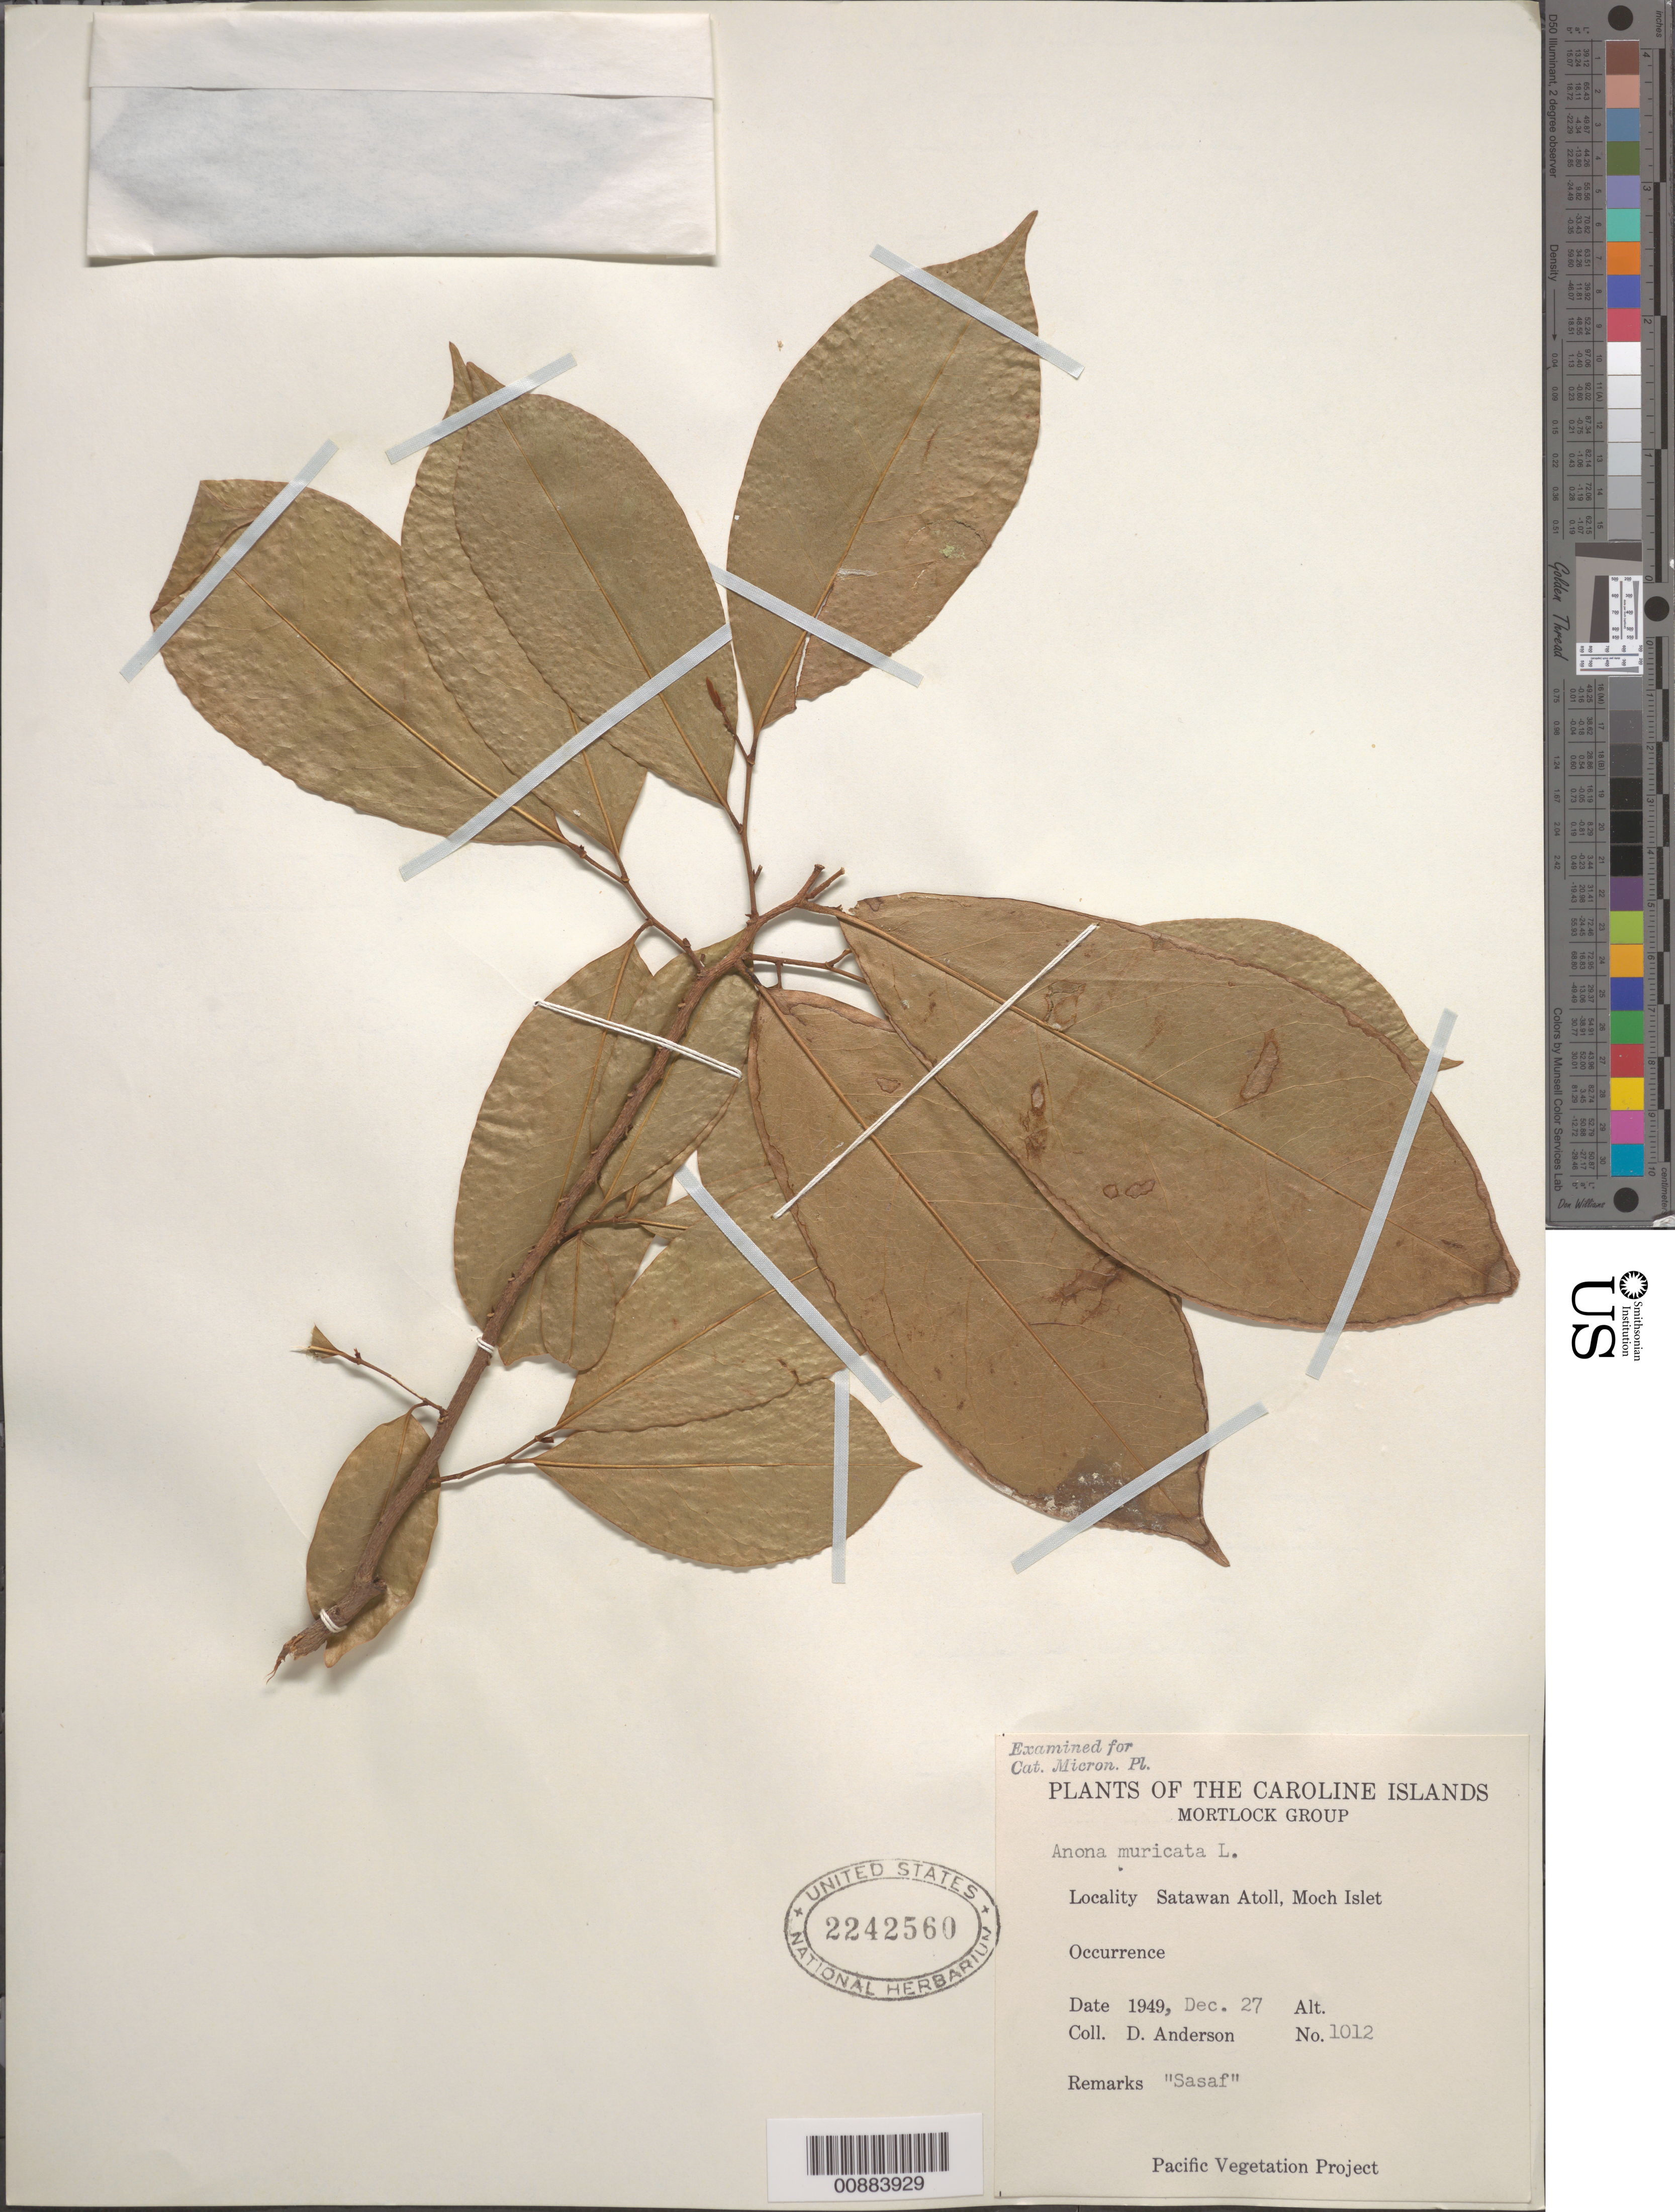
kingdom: Plantae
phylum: Tracheophyta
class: Magnoliopsida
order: Magnoliales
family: Annonaceae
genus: Annona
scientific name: Annona muricata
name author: L.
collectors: D. Anderson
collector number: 1012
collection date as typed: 27 Dec 1949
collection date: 1949-12-27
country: Micronesia, Federated States of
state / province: Truk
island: Satawan Atoll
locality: Moch Islet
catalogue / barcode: US 2242560